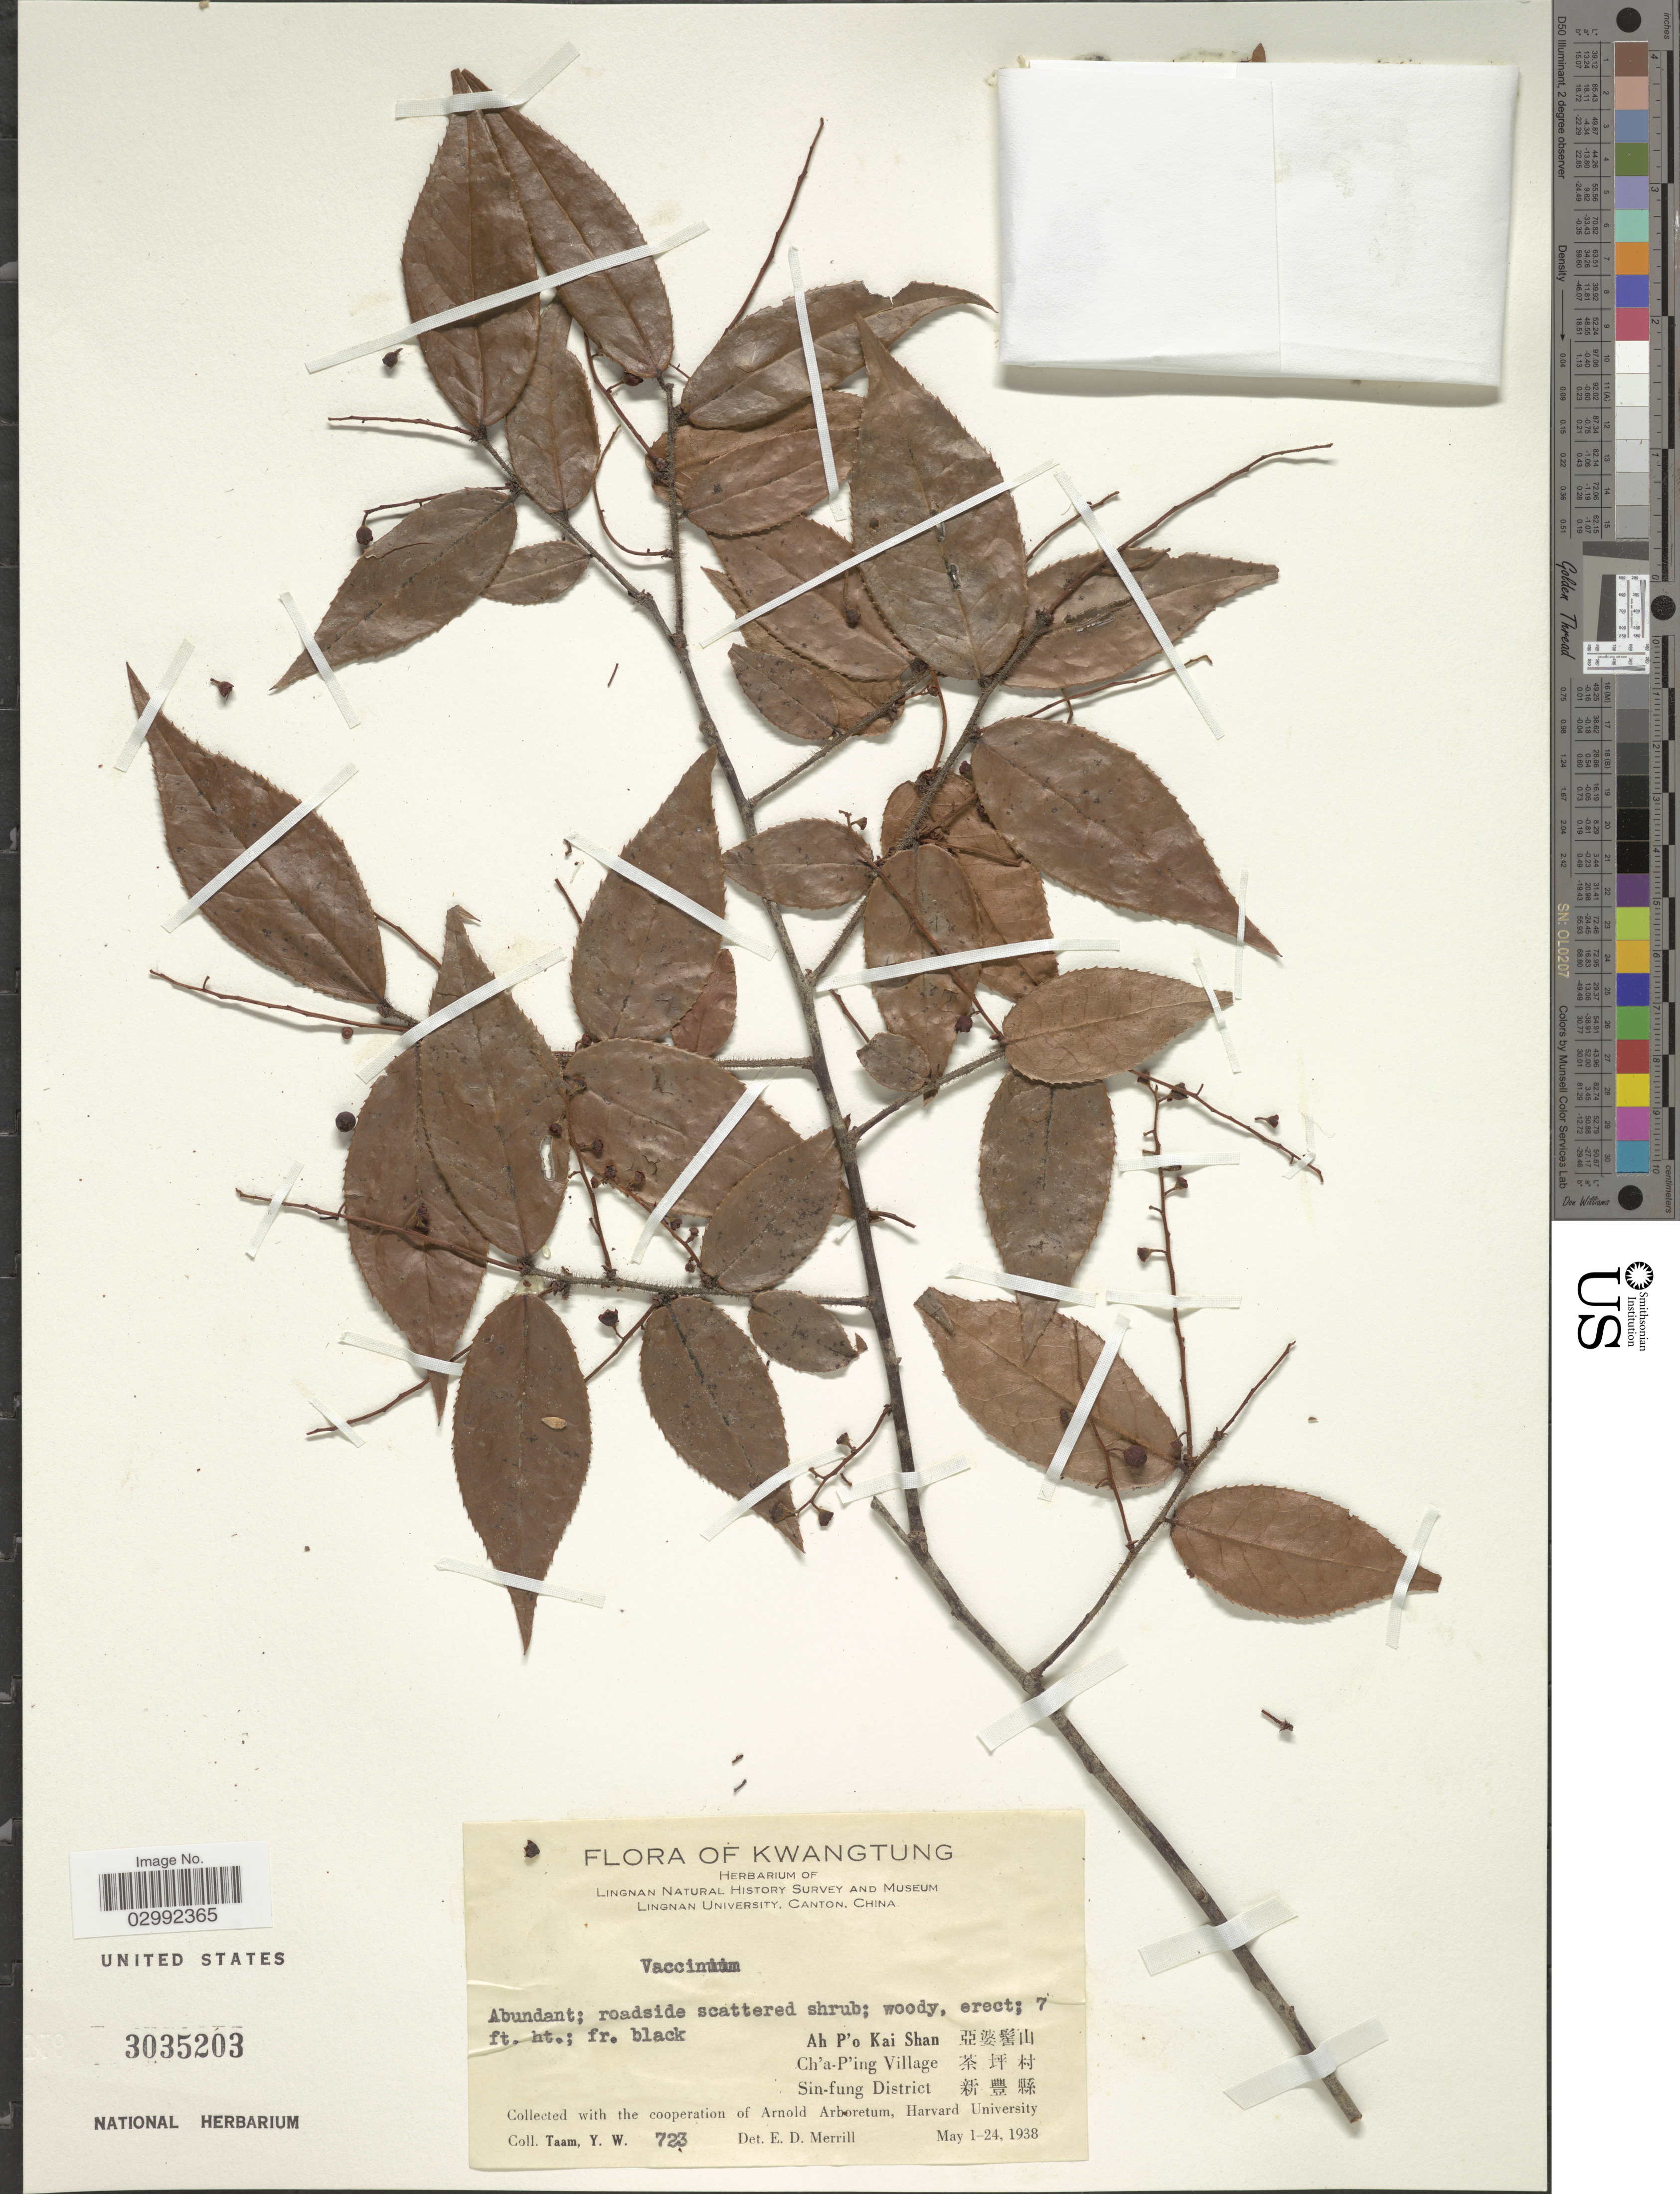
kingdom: Plantae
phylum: Tracheophyta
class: Magnoliopsida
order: Ericales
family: Ericaceae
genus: Vaccinium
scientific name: Vaccinium sp.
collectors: Y. W. Taam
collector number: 723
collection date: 1938-05-01/1938-05-24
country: China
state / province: Guangdong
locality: Kwatung.Ah P'o Kai Shan Ch'a-P'ing Village Sin-fung District .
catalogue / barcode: US 3035203